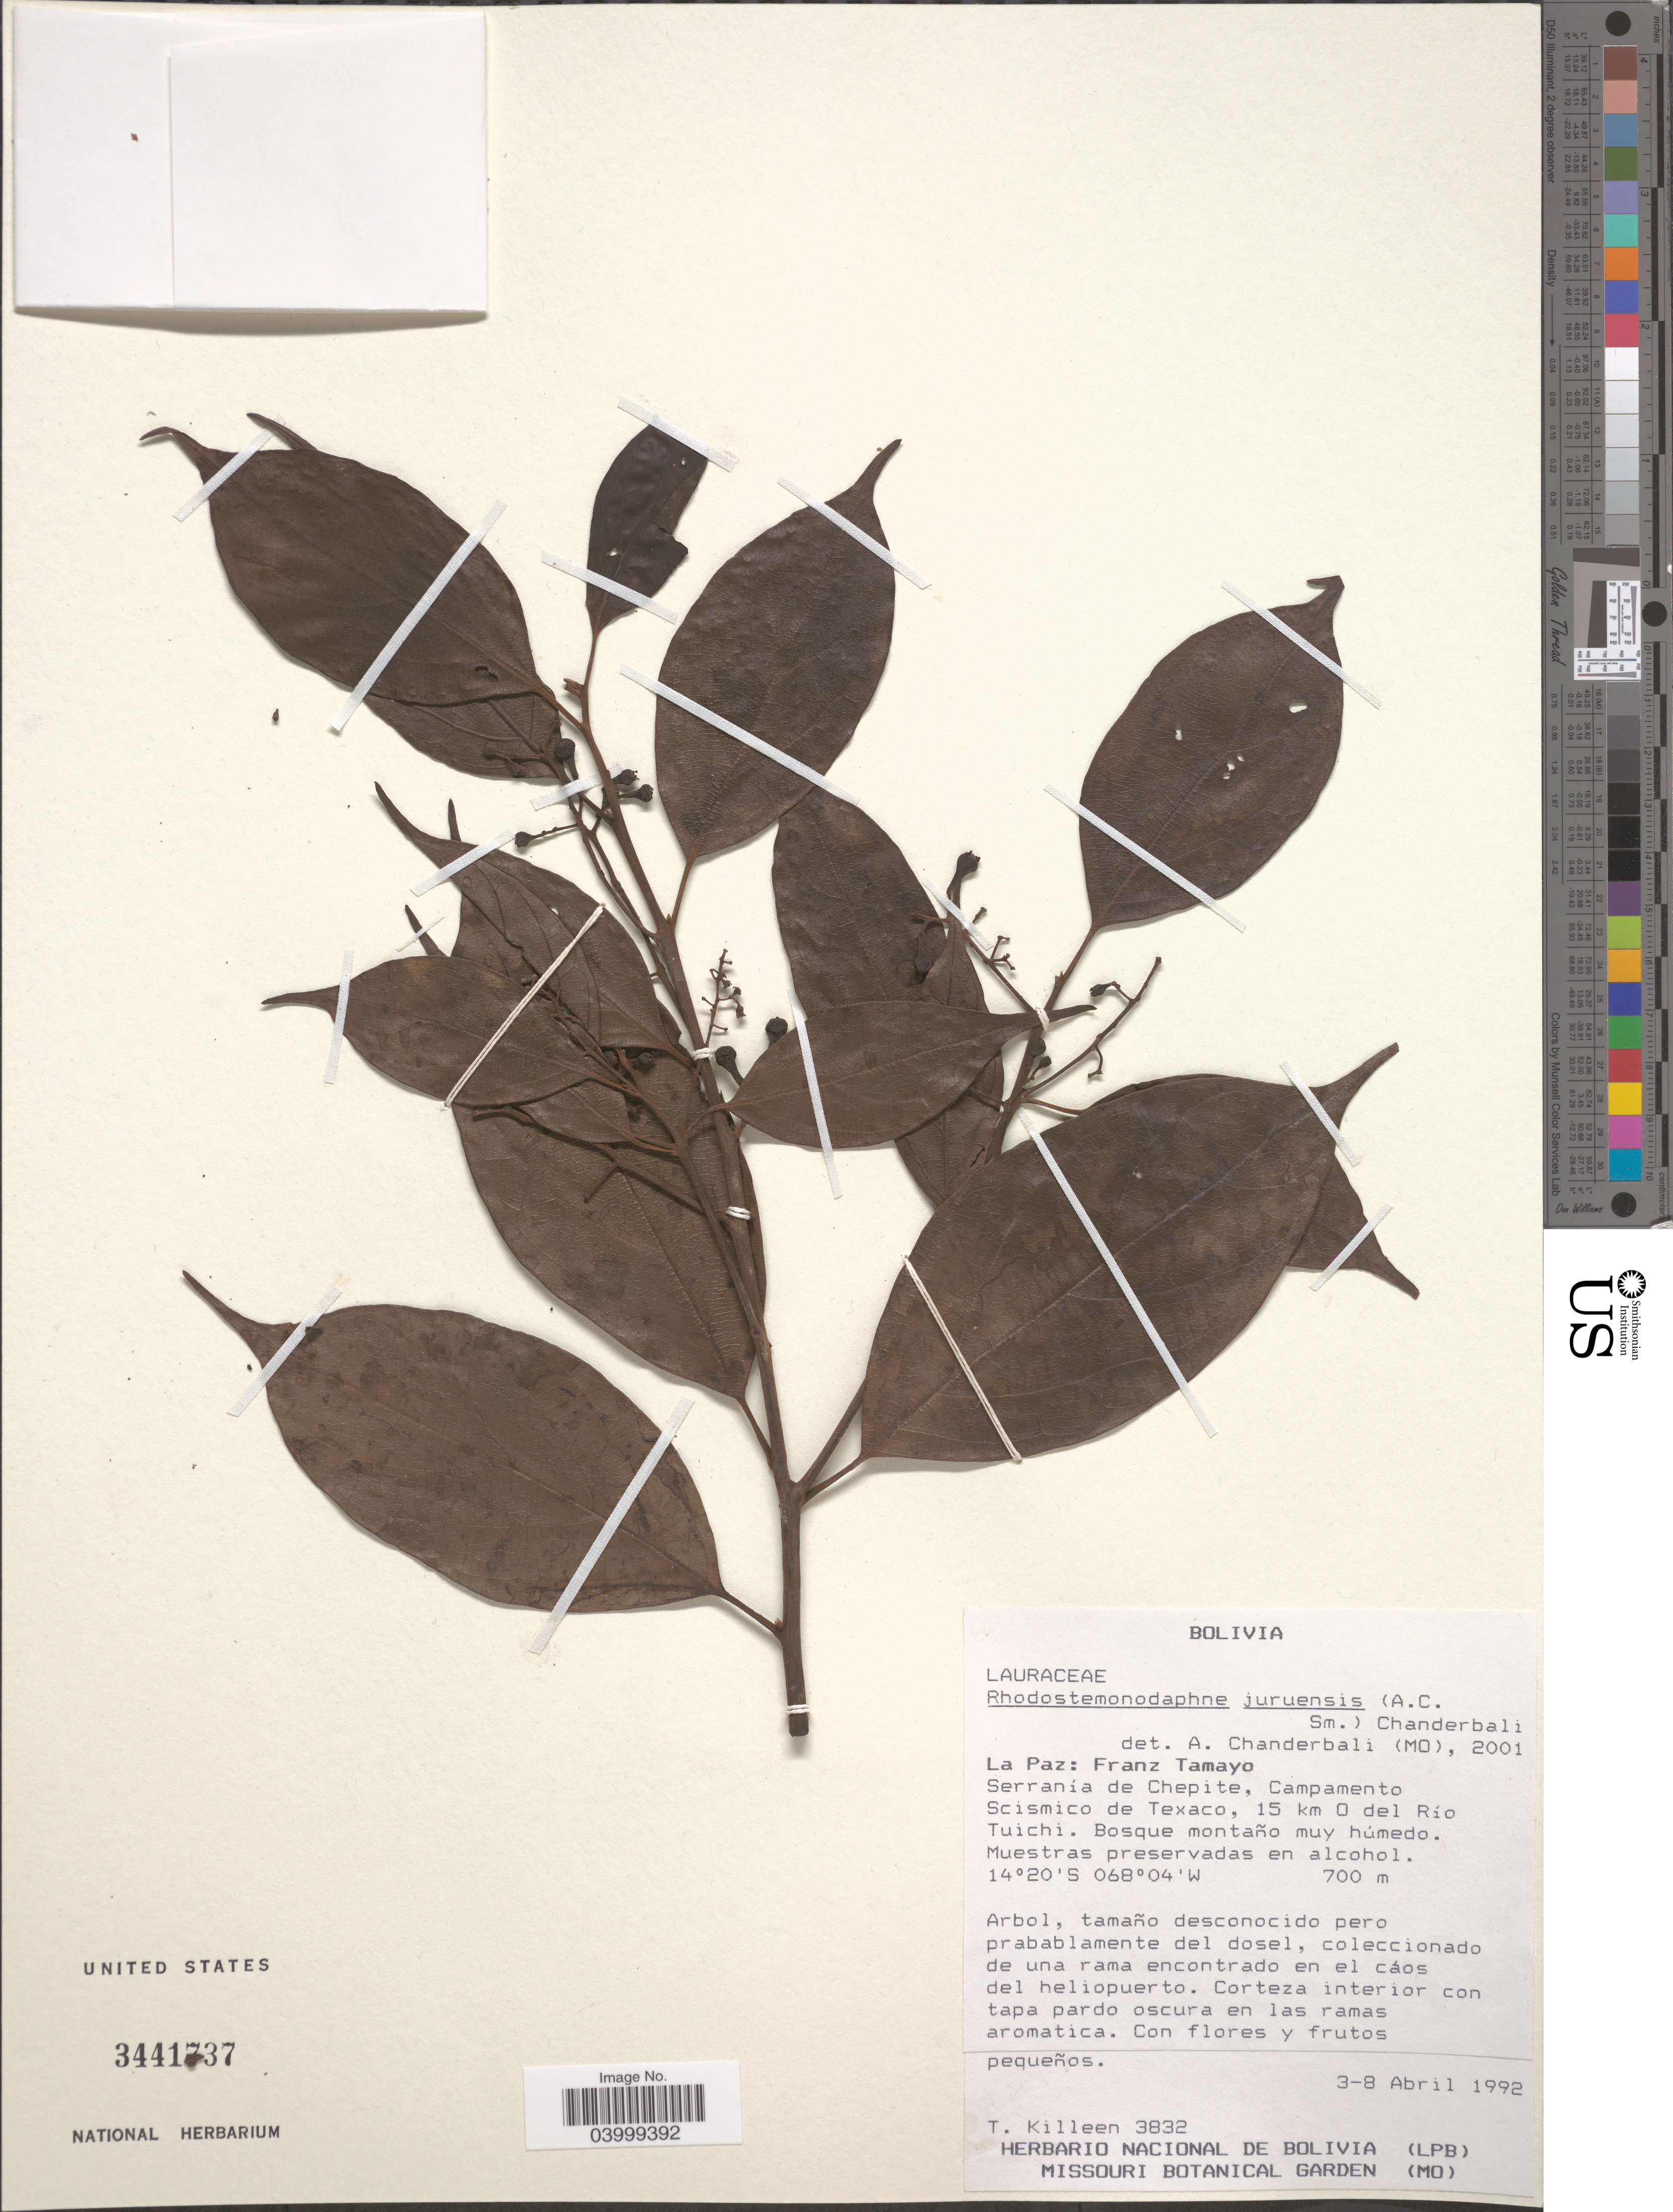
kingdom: Plantae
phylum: Tracheophyta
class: Magnoliopsida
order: Laurales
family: Lauraceae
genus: Rhodostemonodaphne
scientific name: Rhodostemonodaphne juruensis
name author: (A.C. Sm.) Chanderb.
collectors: T. J. Killeen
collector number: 3832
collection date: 1992-04-03/1992-04-08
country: Bolivia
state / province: La Paz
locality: Franz Tamayo. Serranía de Chepite, Campamento Scismico de Texaco, 15 km O del Río Tuichi.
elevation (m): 700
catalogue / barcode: US 3441737